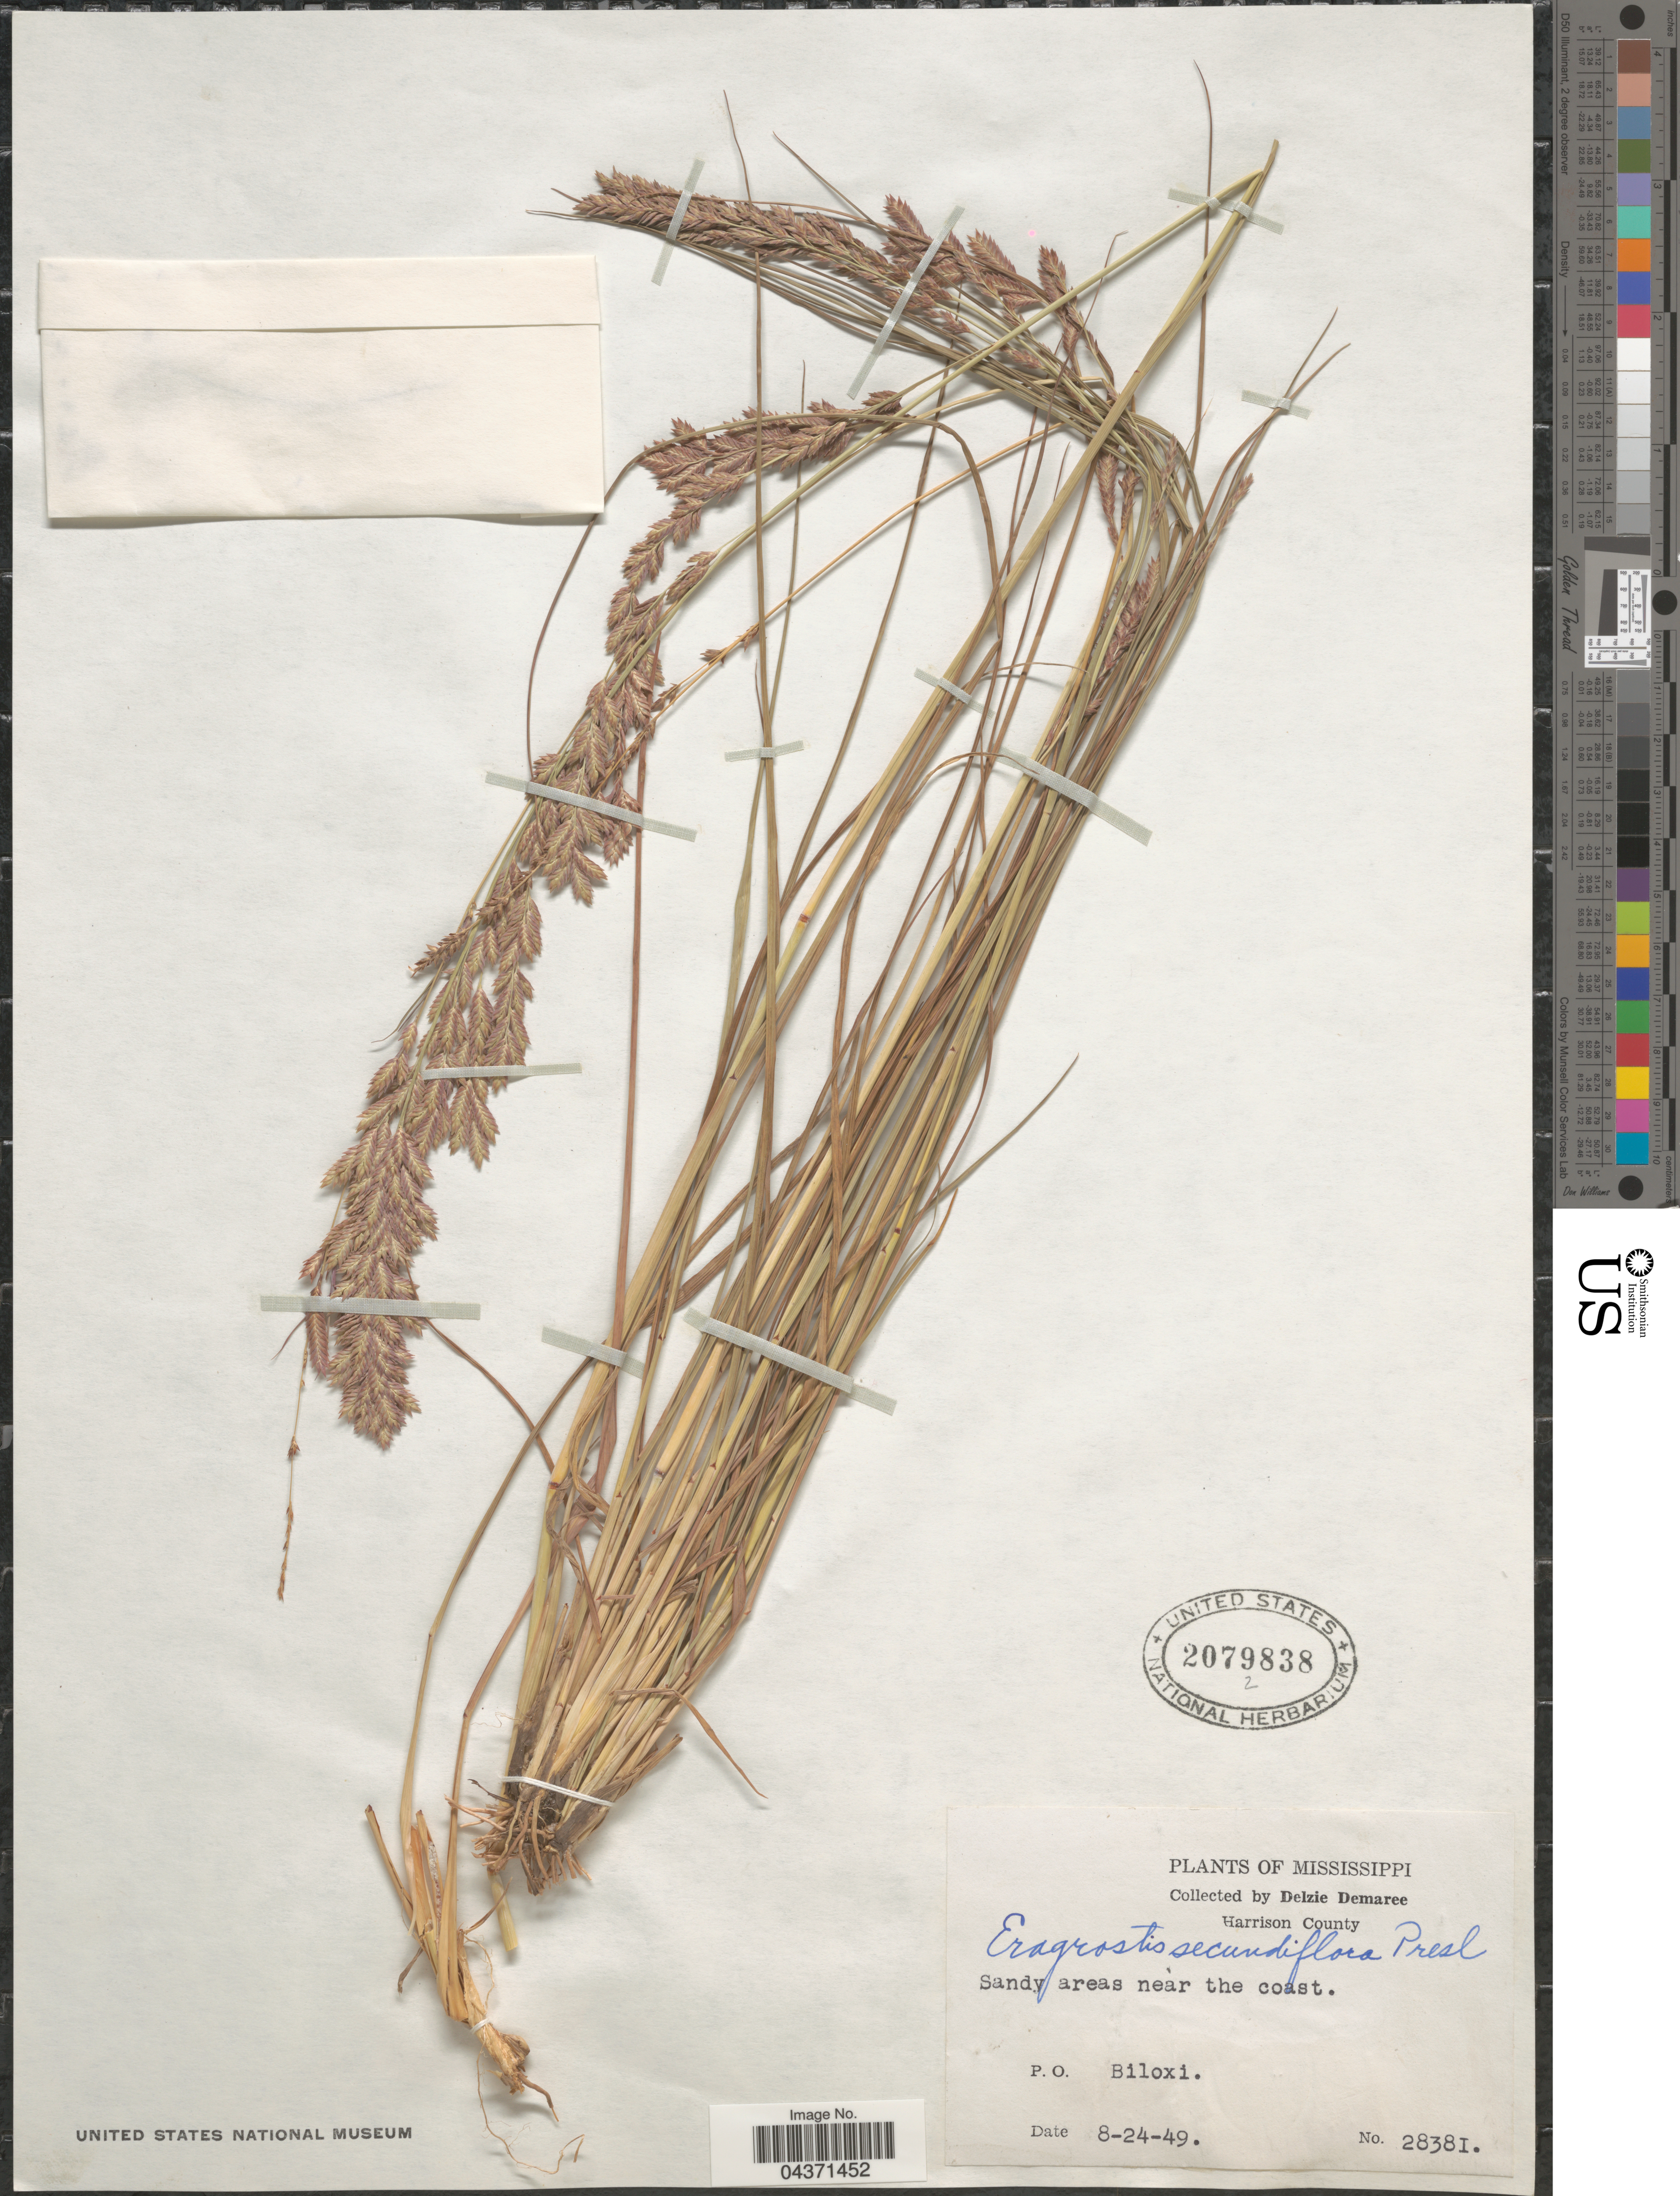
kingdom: Plantae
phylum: Tracheophyta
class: Liliopsida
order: Poales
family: Poaceae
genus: Eragrostis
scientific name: Eragrostis secundiflora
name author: J. Presl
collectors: D. Damaree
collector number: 28381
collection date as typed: Transcribed d/m/y: 24/8/49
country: United States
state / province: Mississippi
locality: Harrison County. Sandy areas near the coast. P. O. Biloxi.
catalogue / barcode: US 2079838